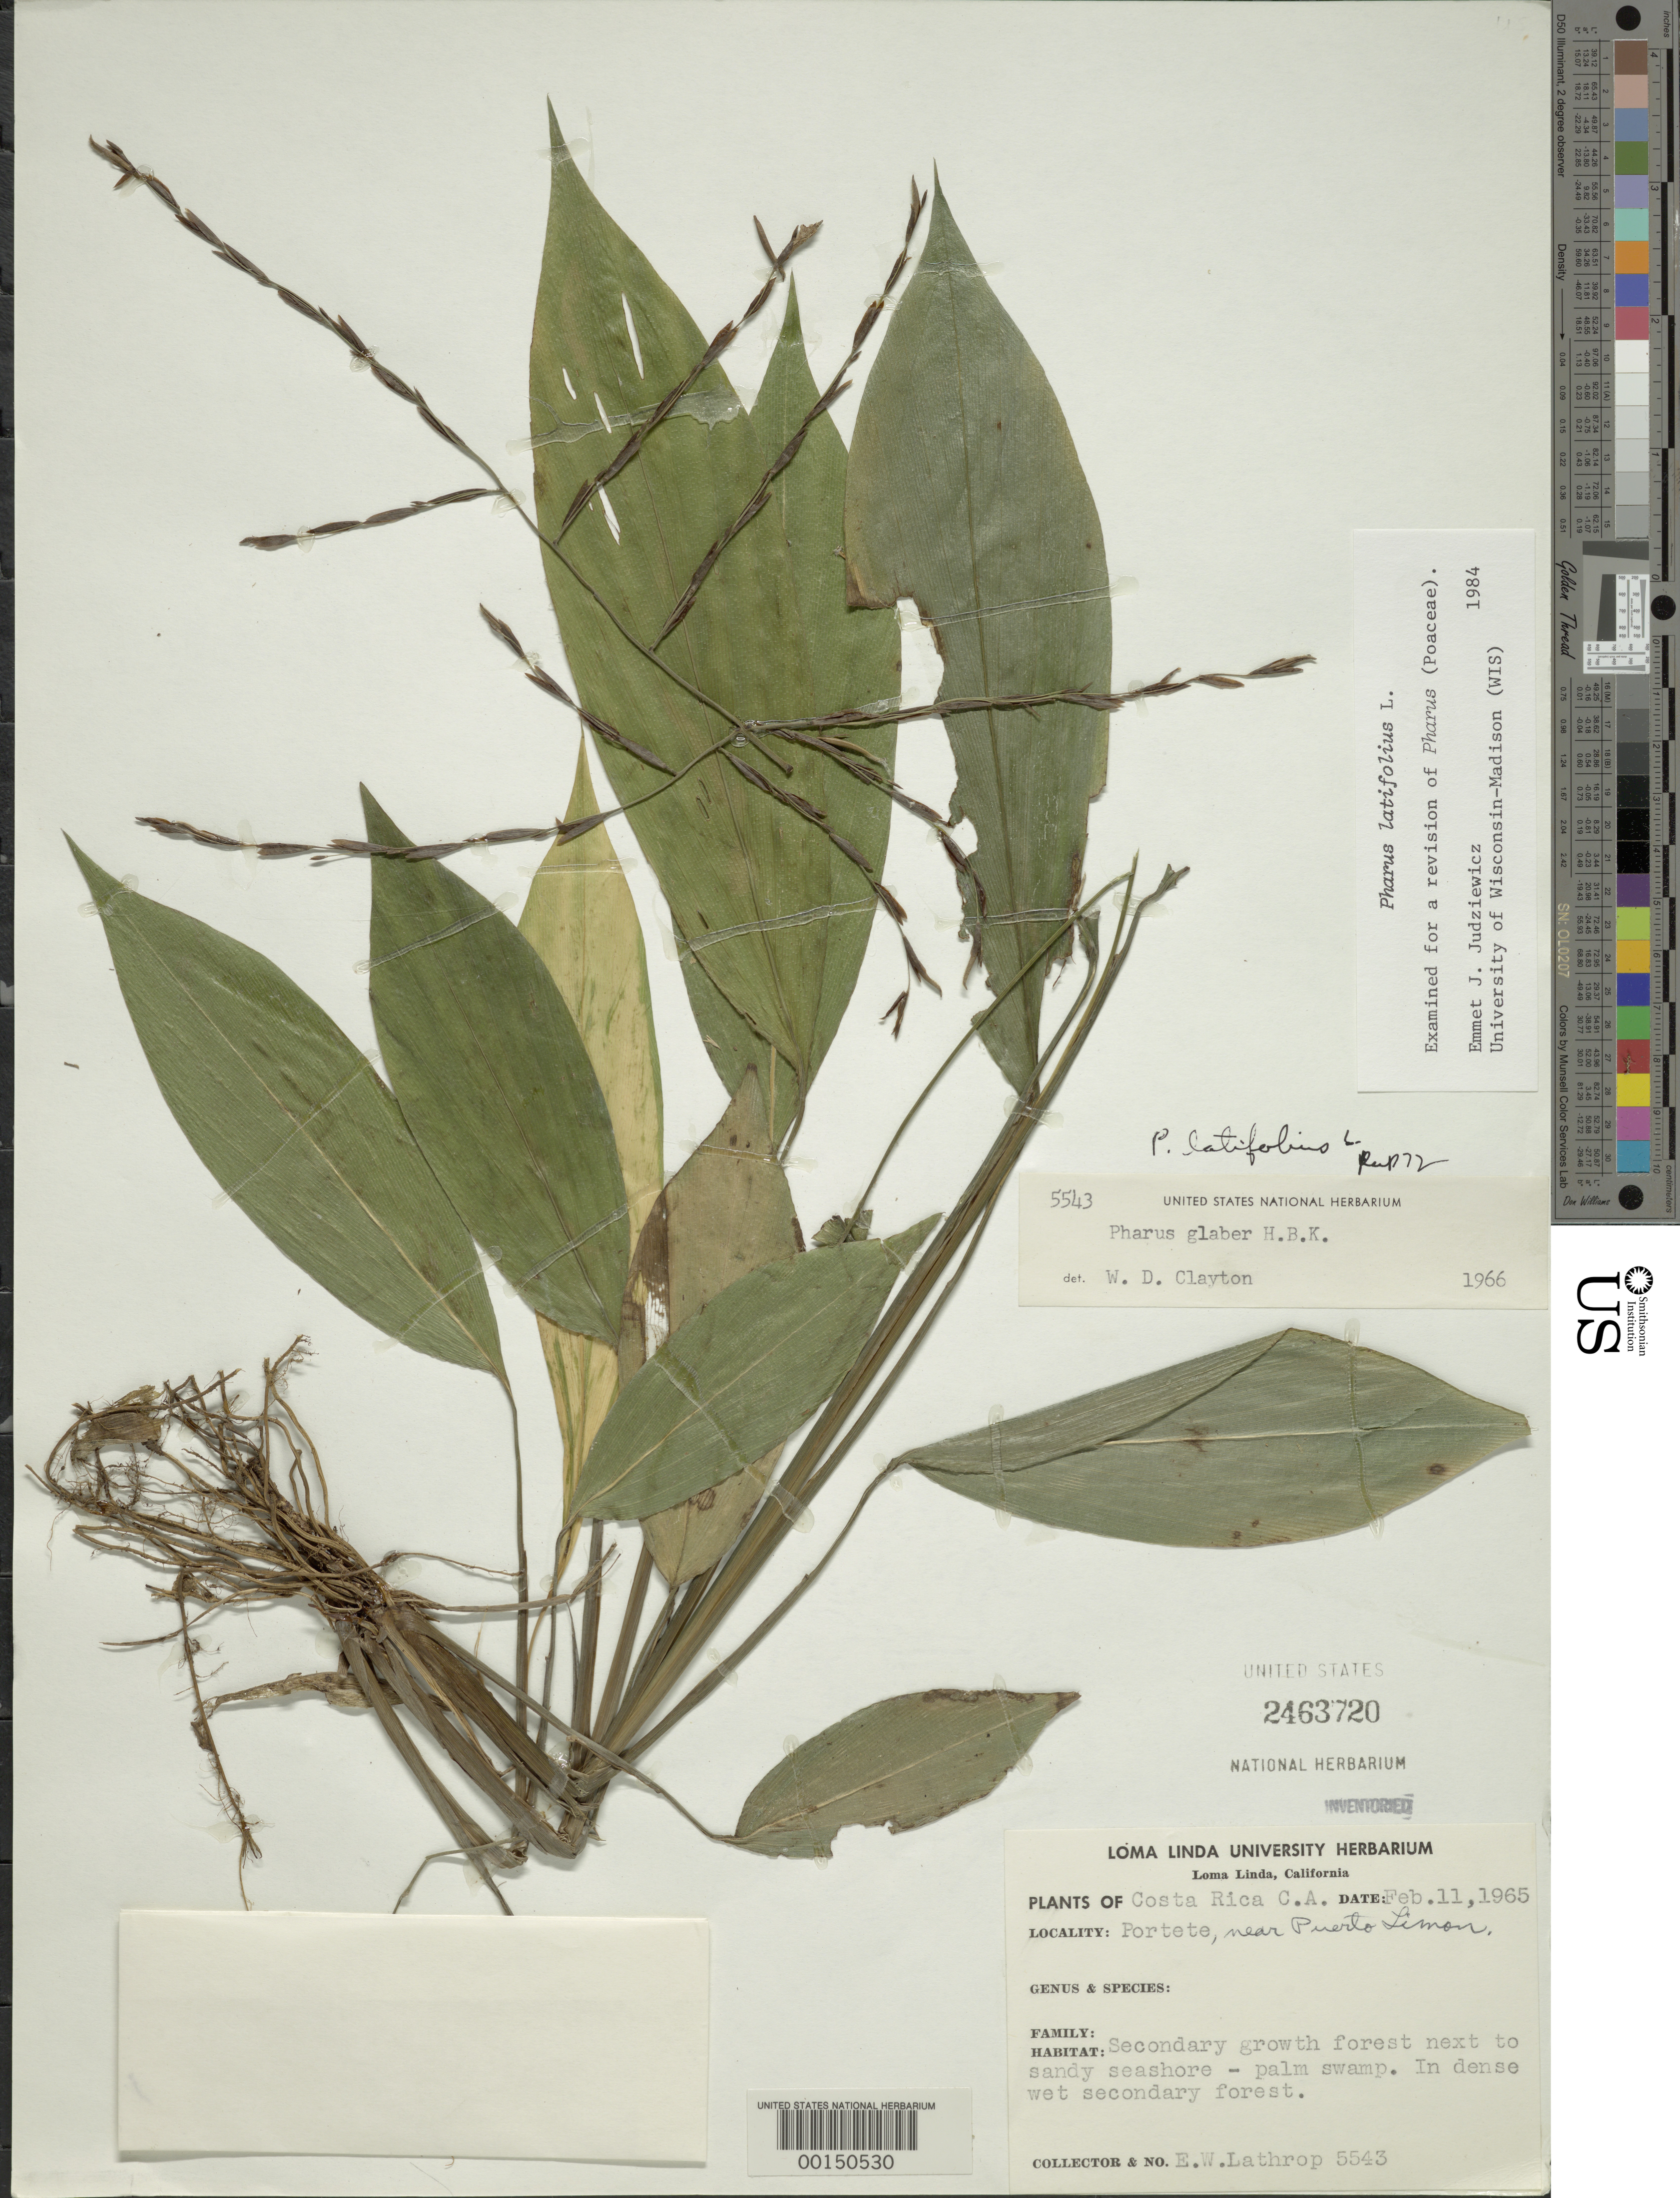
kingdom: Plantae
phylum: Tracheophyta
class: Liliopsida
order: Poales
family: Poaceae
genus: Pharus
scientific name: Pharus latifolius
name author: L.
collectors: E. W. Lathrop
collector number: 5543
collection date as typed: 11 Feb 1965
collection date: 1965-02-11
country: Costa Rica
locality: Puerto Limon, Portete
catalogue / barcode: US 2463720